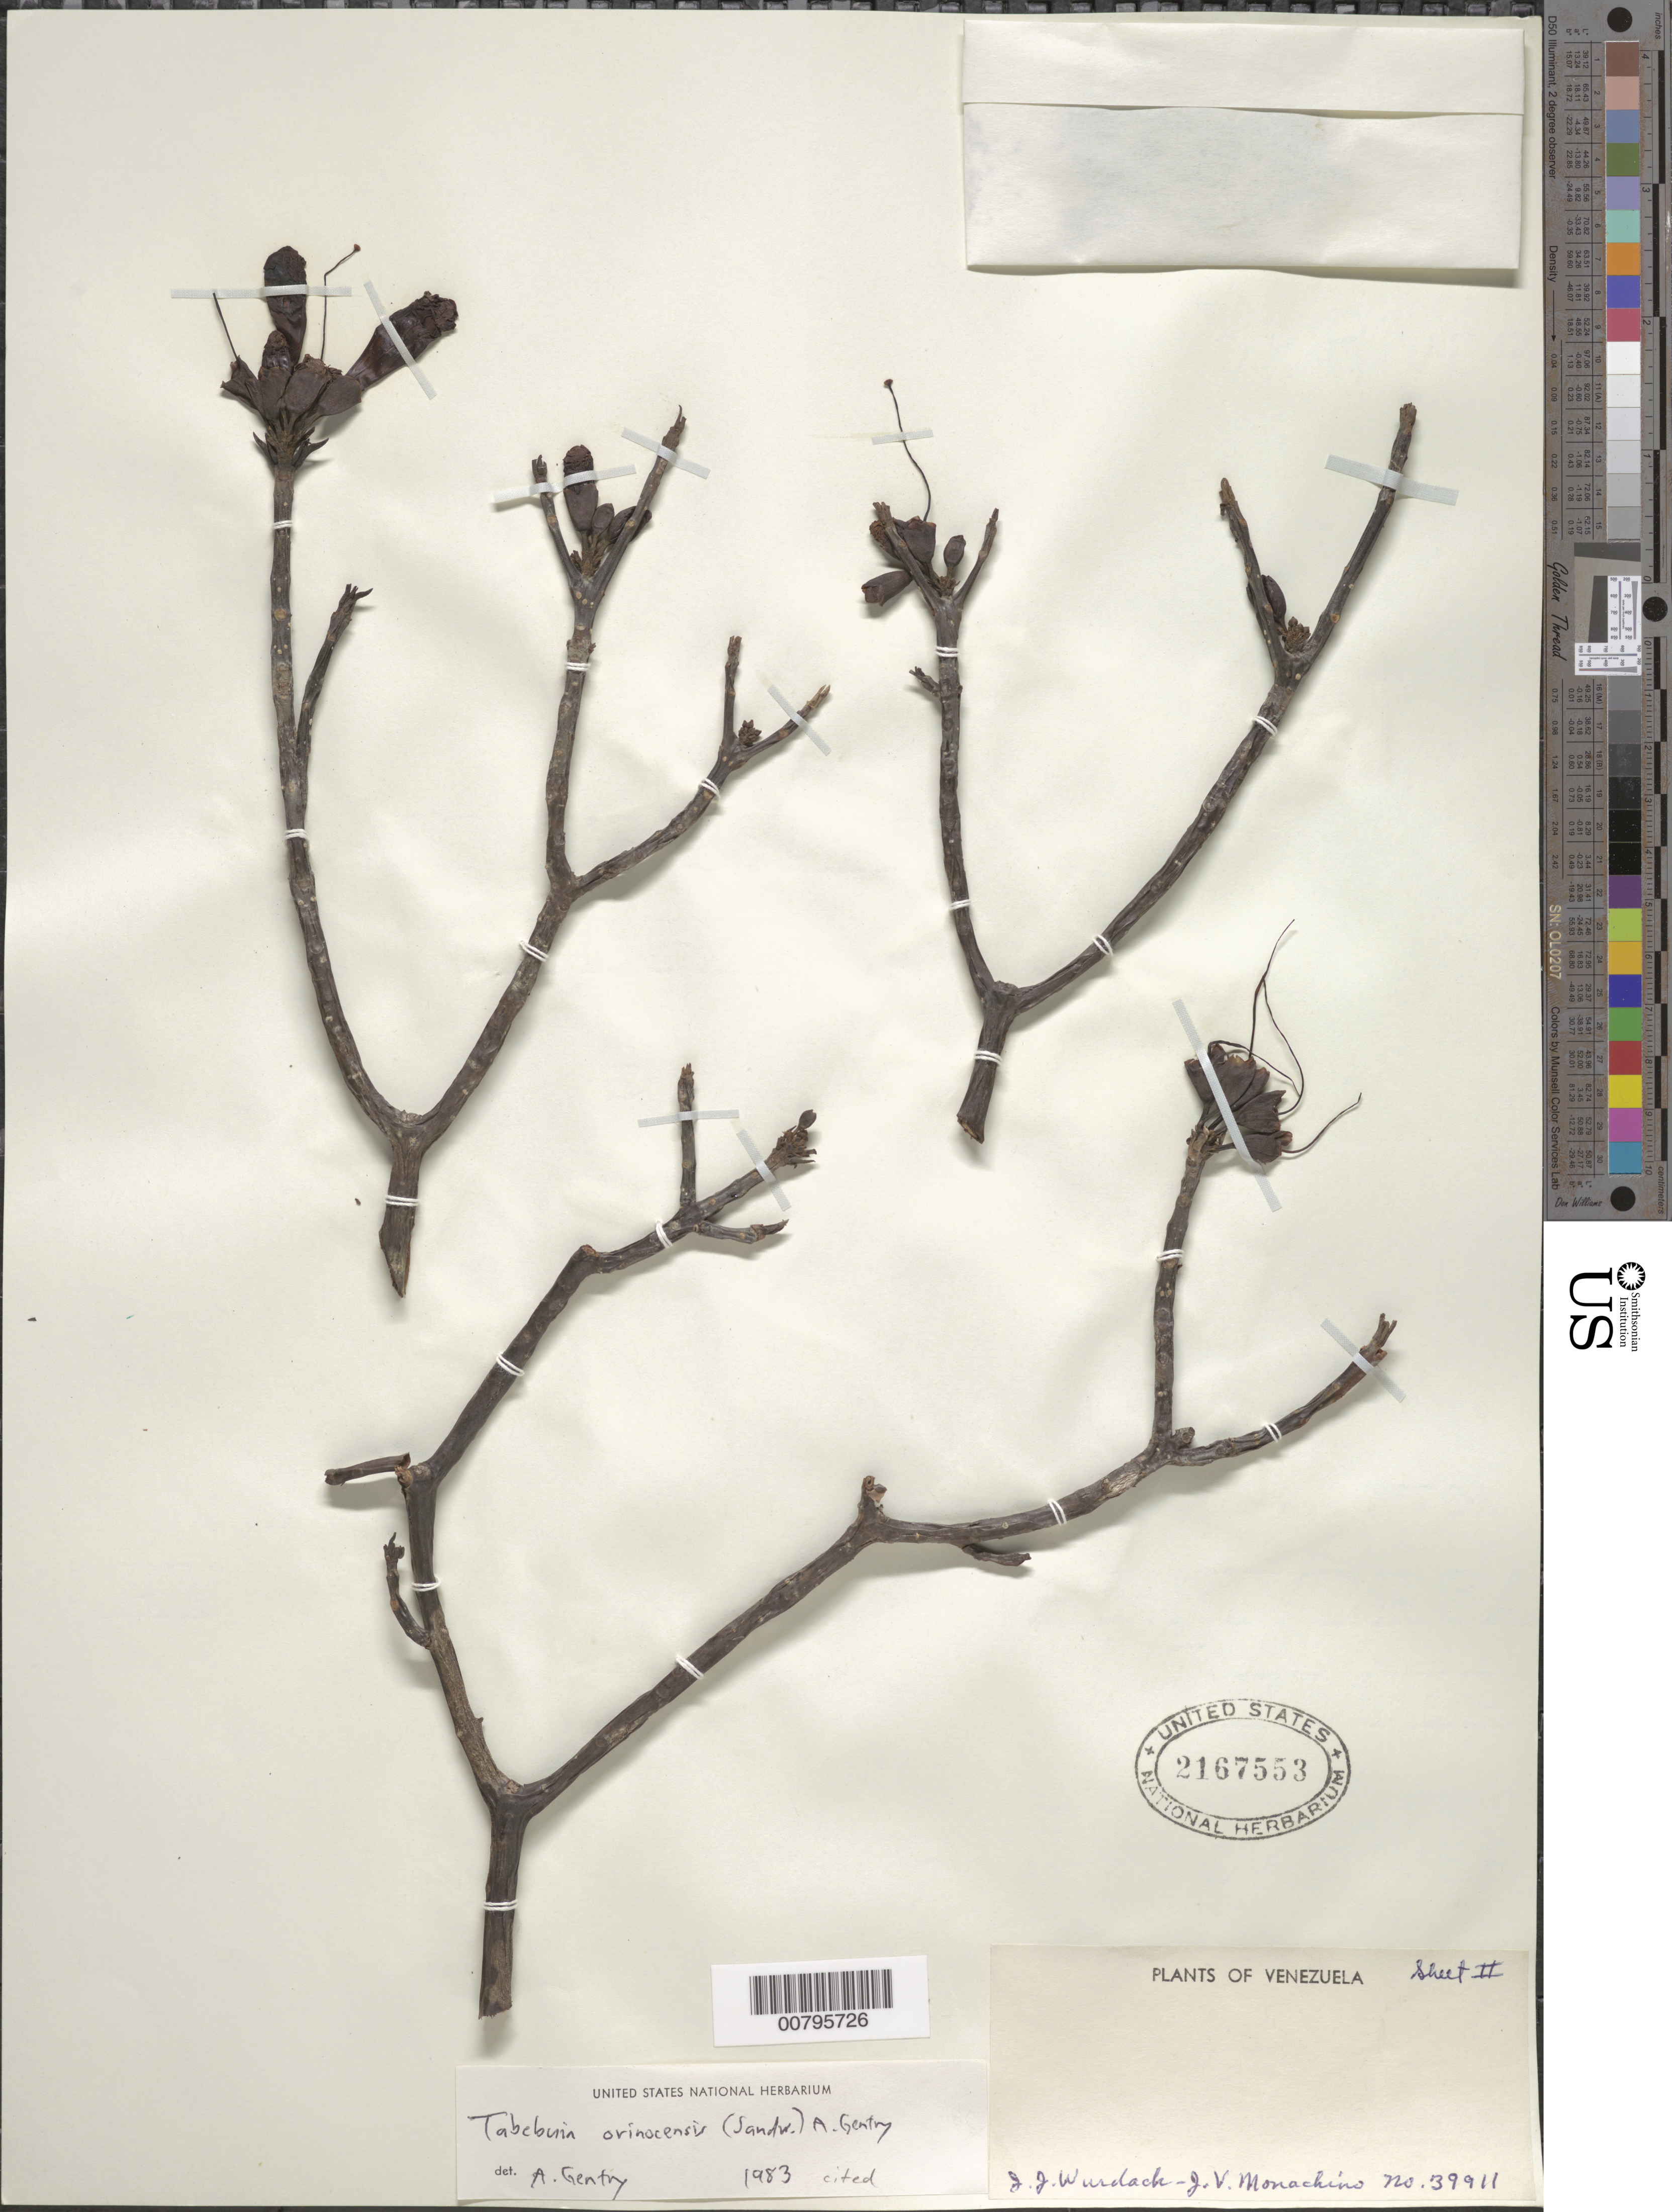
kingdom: Plantae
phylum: Tracheophyta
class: Magnoliopsida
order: Lamiales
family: Bignoniaceae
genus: Tabebuia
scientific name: Tabebuia orinocensis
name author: (Sandwith) A.H. Gentry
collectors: J. J. Wurdack & J. V. Monachino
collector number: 39911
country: Venezuela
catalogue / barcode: US 2167553